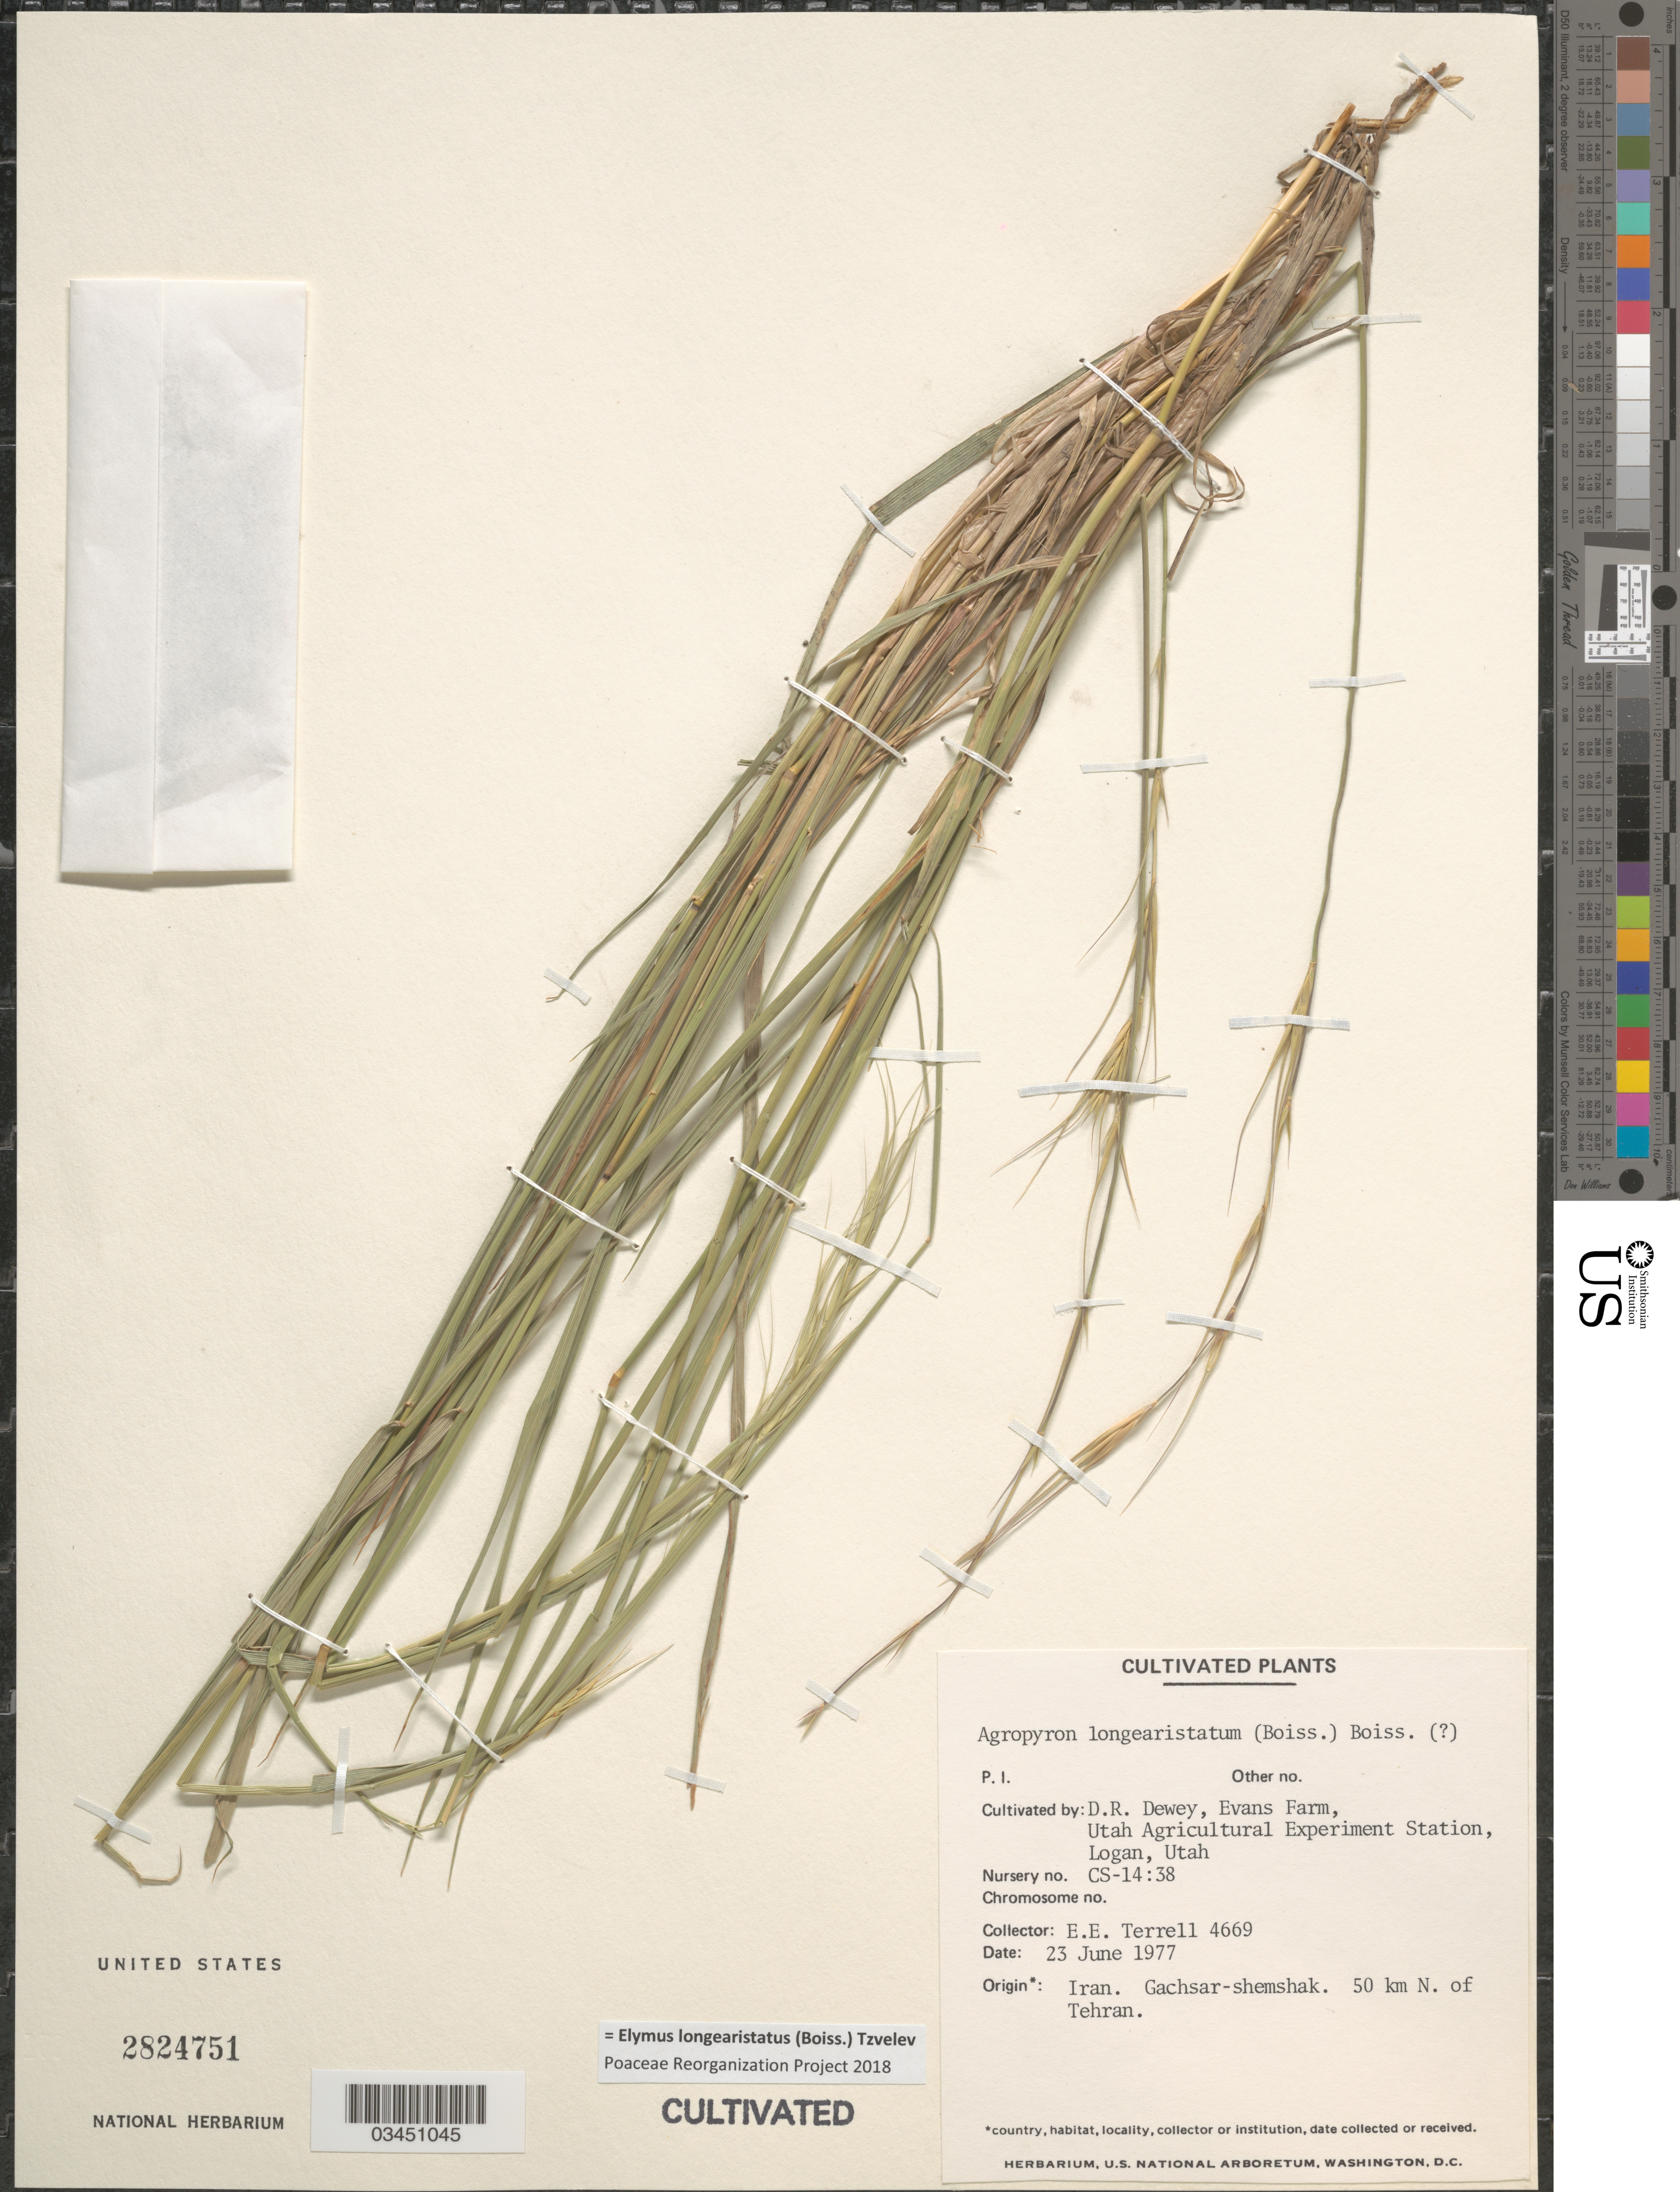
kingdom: Plantae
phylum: Tracheophyta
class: Liliopsida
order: Poales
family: Poaceae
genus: Elymus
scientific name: Elymus longiaristatus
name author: (Boiss.) Tzvelev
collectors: D. Dewey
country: United States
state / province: Utah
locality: Evans Farm, Utah Agricultural Experiment Station, Logan. Nursery no. CS-14:38.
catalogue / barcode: US 2824751